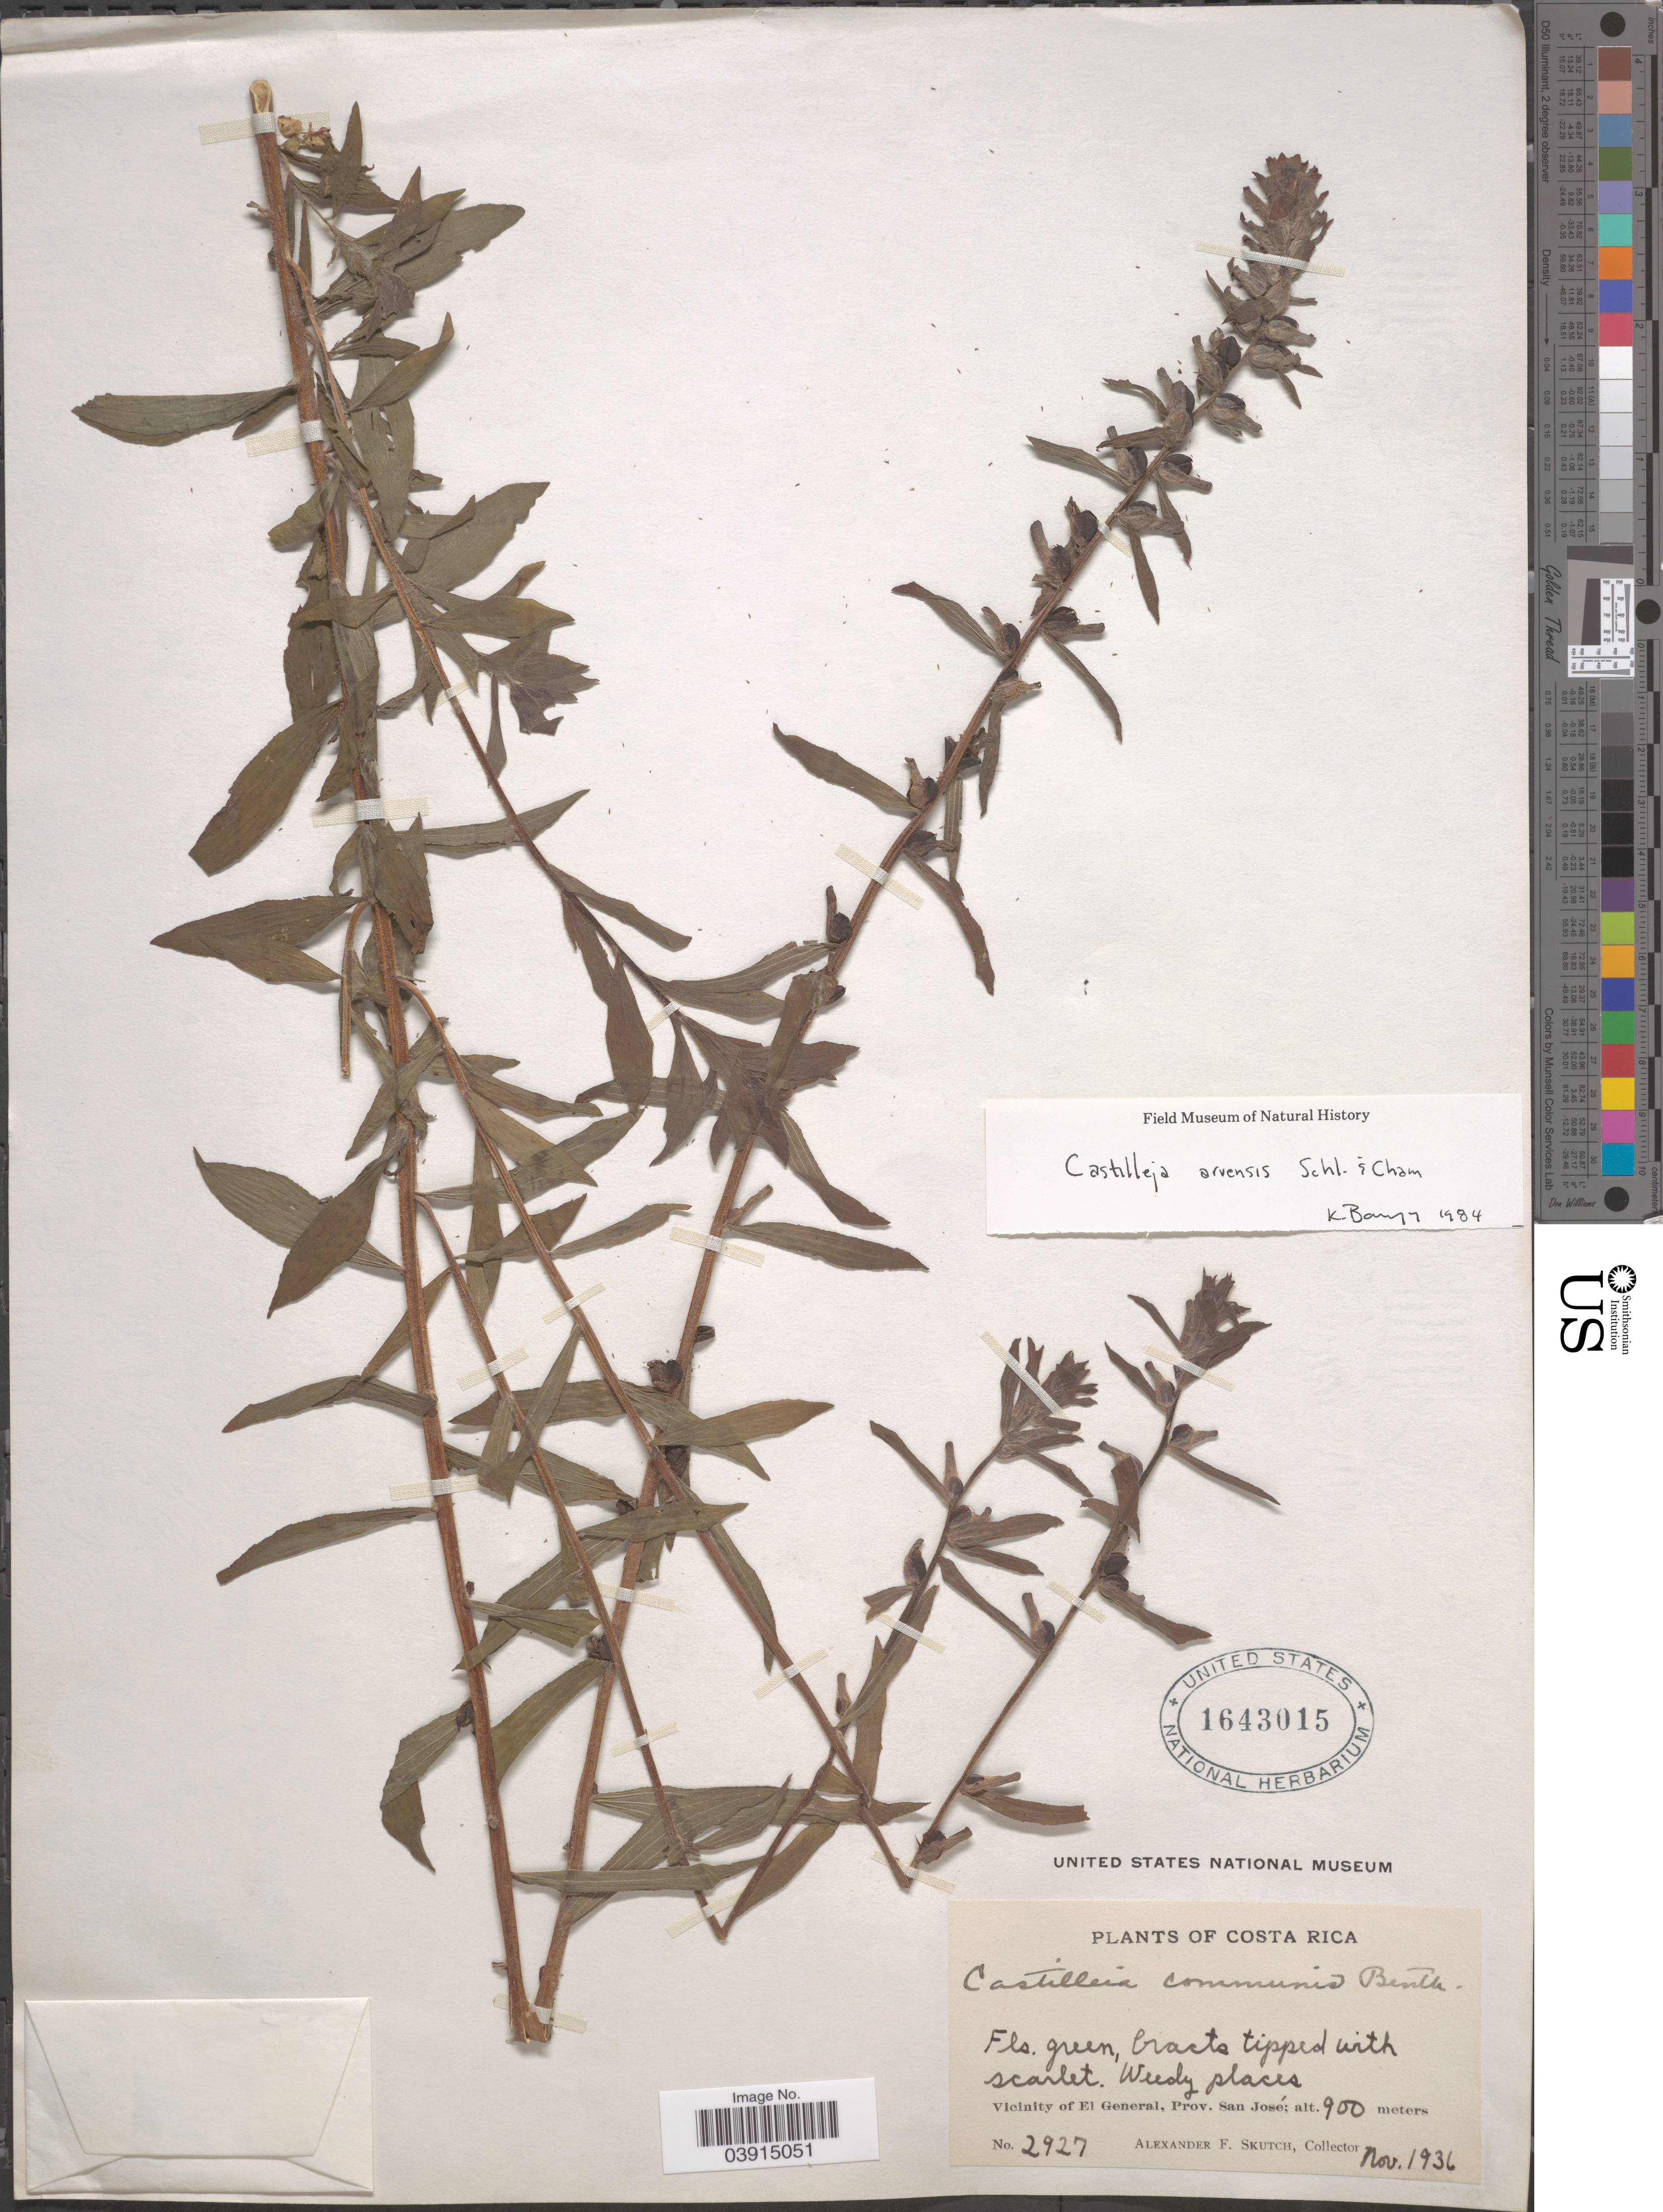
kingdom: Plantae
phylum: Tracheophyta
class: Magnoliopsida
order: Lamiales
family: Orobanchaceae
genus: Castilleja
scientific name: Castilleja arvensis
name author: Schltdl. & Cham.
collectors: A. F. Skutch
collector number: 2927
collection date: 1936-11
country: Costa Rica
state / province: San José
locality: Vicinity of El General, Prov. San José.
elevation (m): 900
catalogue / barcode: US 1643015